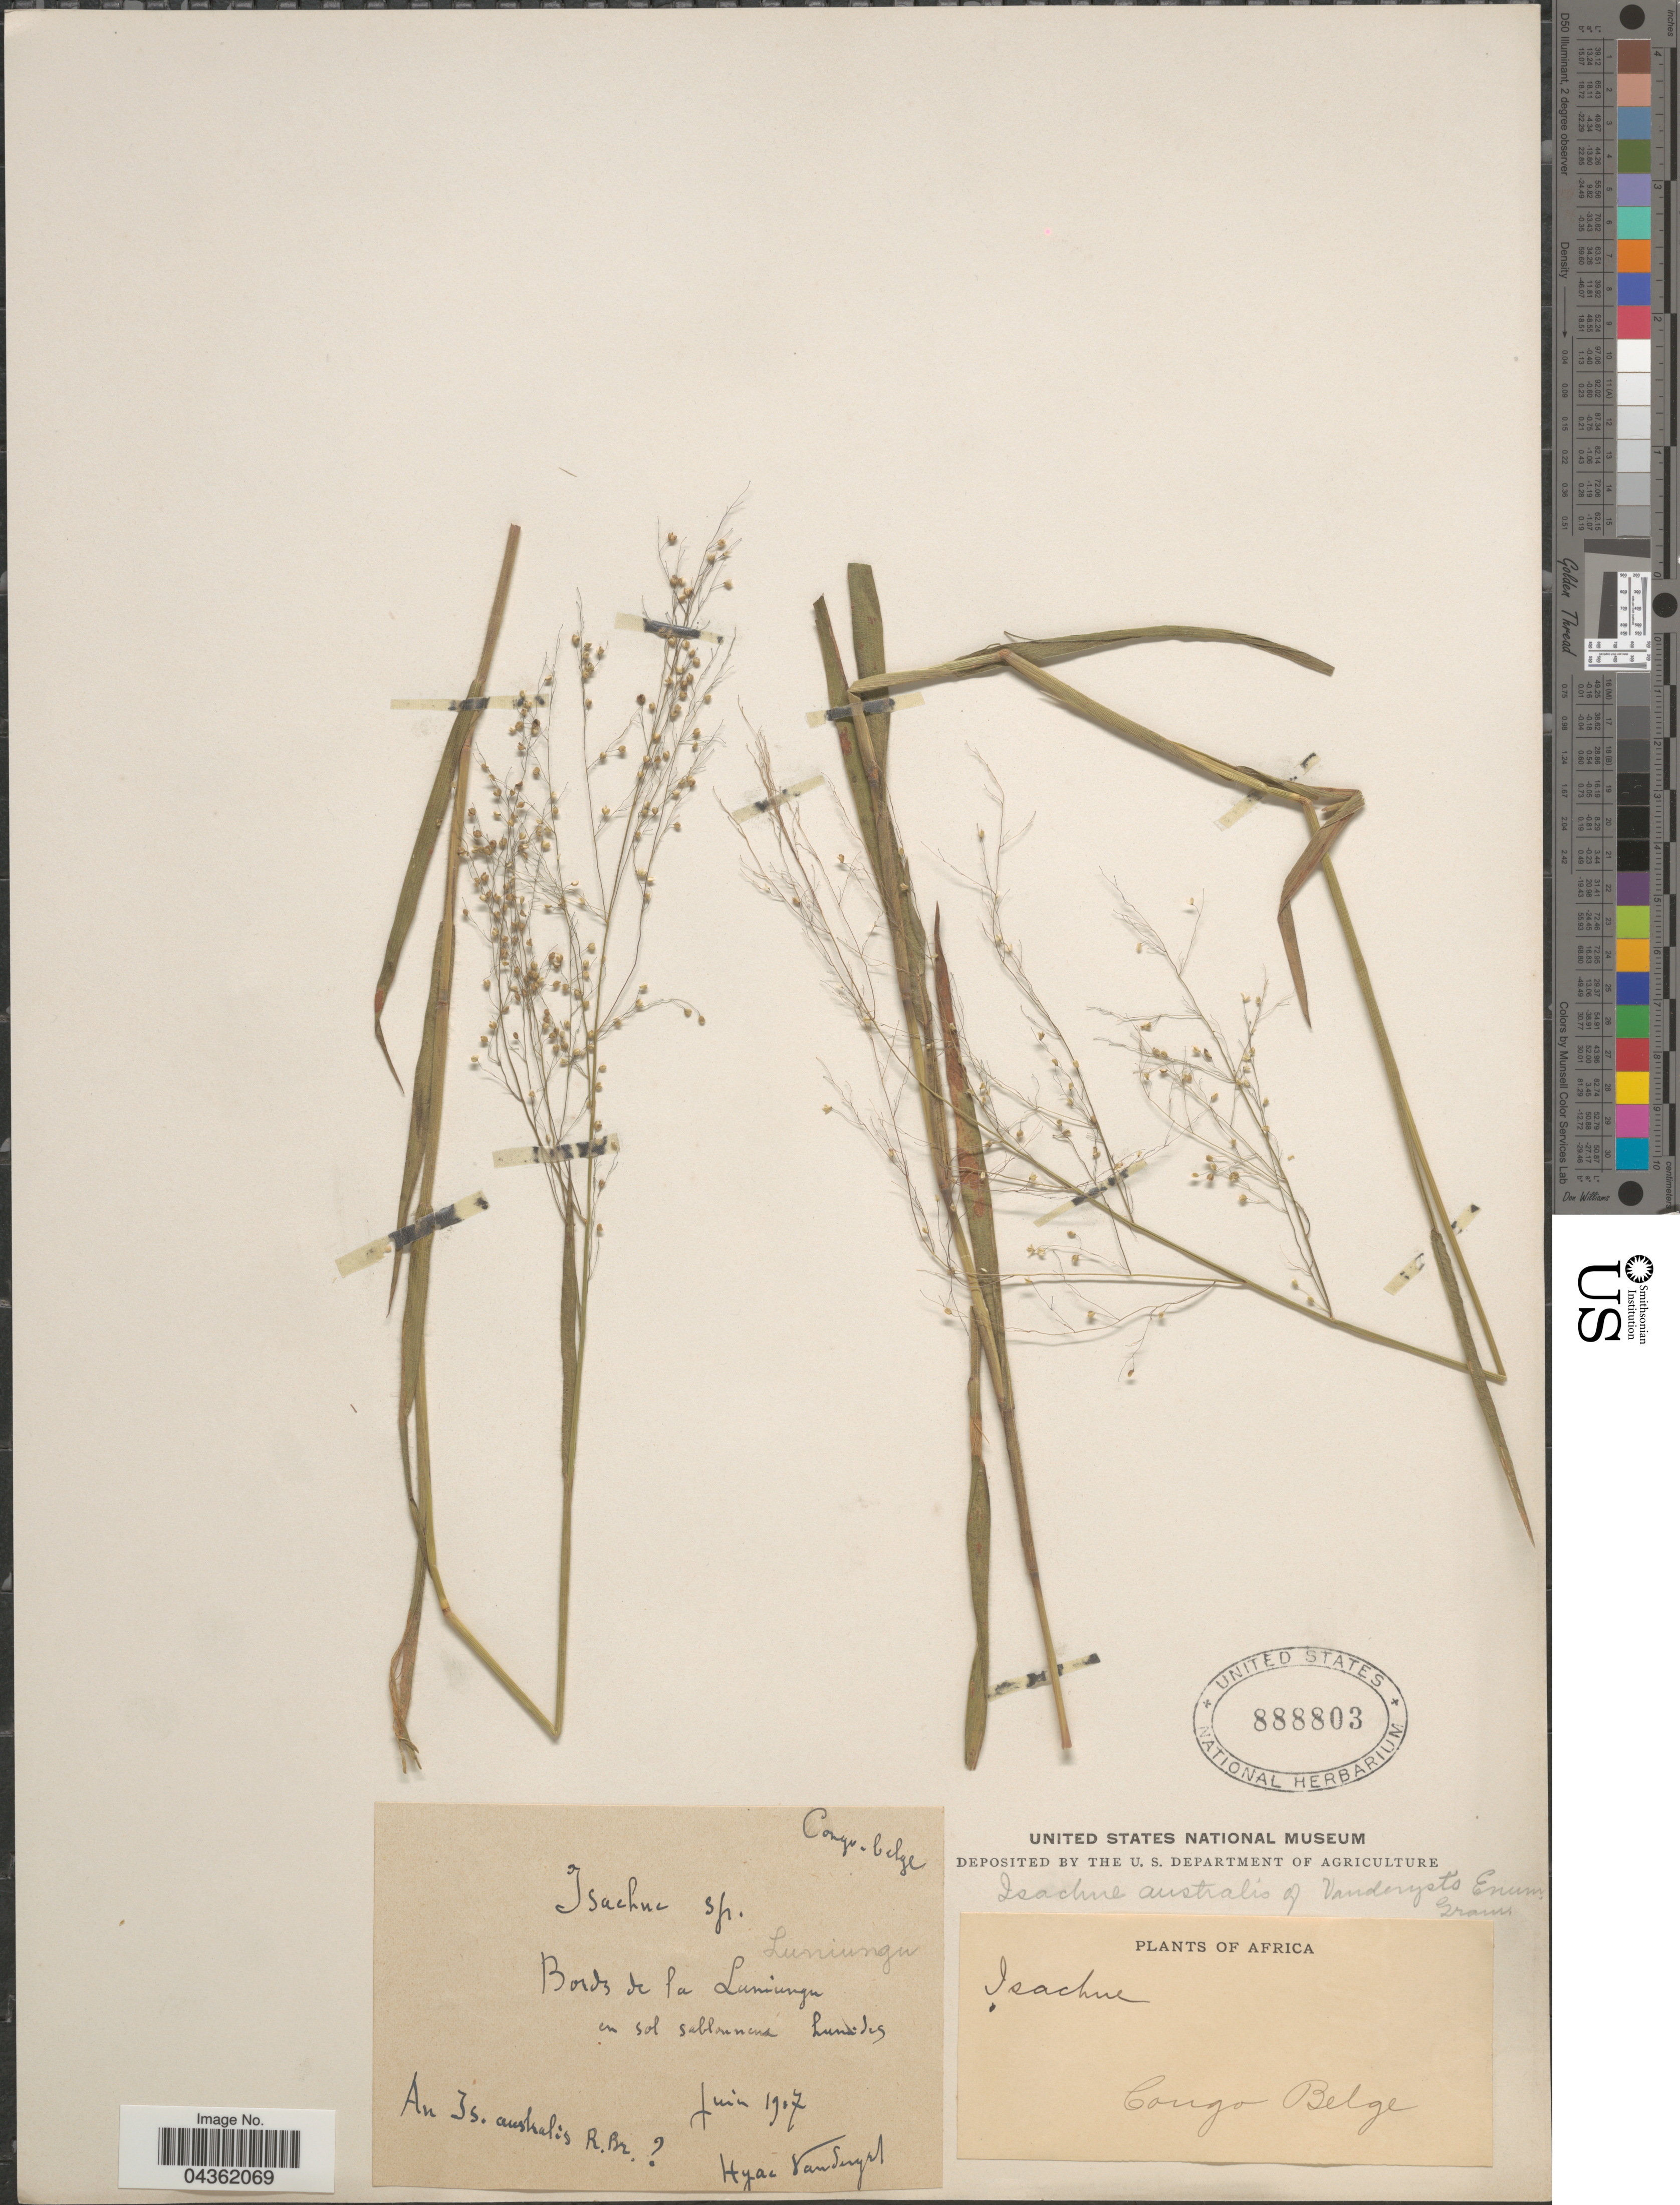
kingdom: Plantae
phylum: Tracheophyta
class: Liliopsida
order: Poales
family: Poaceae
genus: Isachne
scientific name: Isachne mauritiana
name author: Kunth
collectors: H. J. R. Vanderyst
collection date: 1907-06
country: Congo, Democratic Republic of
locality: Congo Belge. Bords de la Luniungu en sol sabloneux humidis.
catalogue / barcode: US 888803